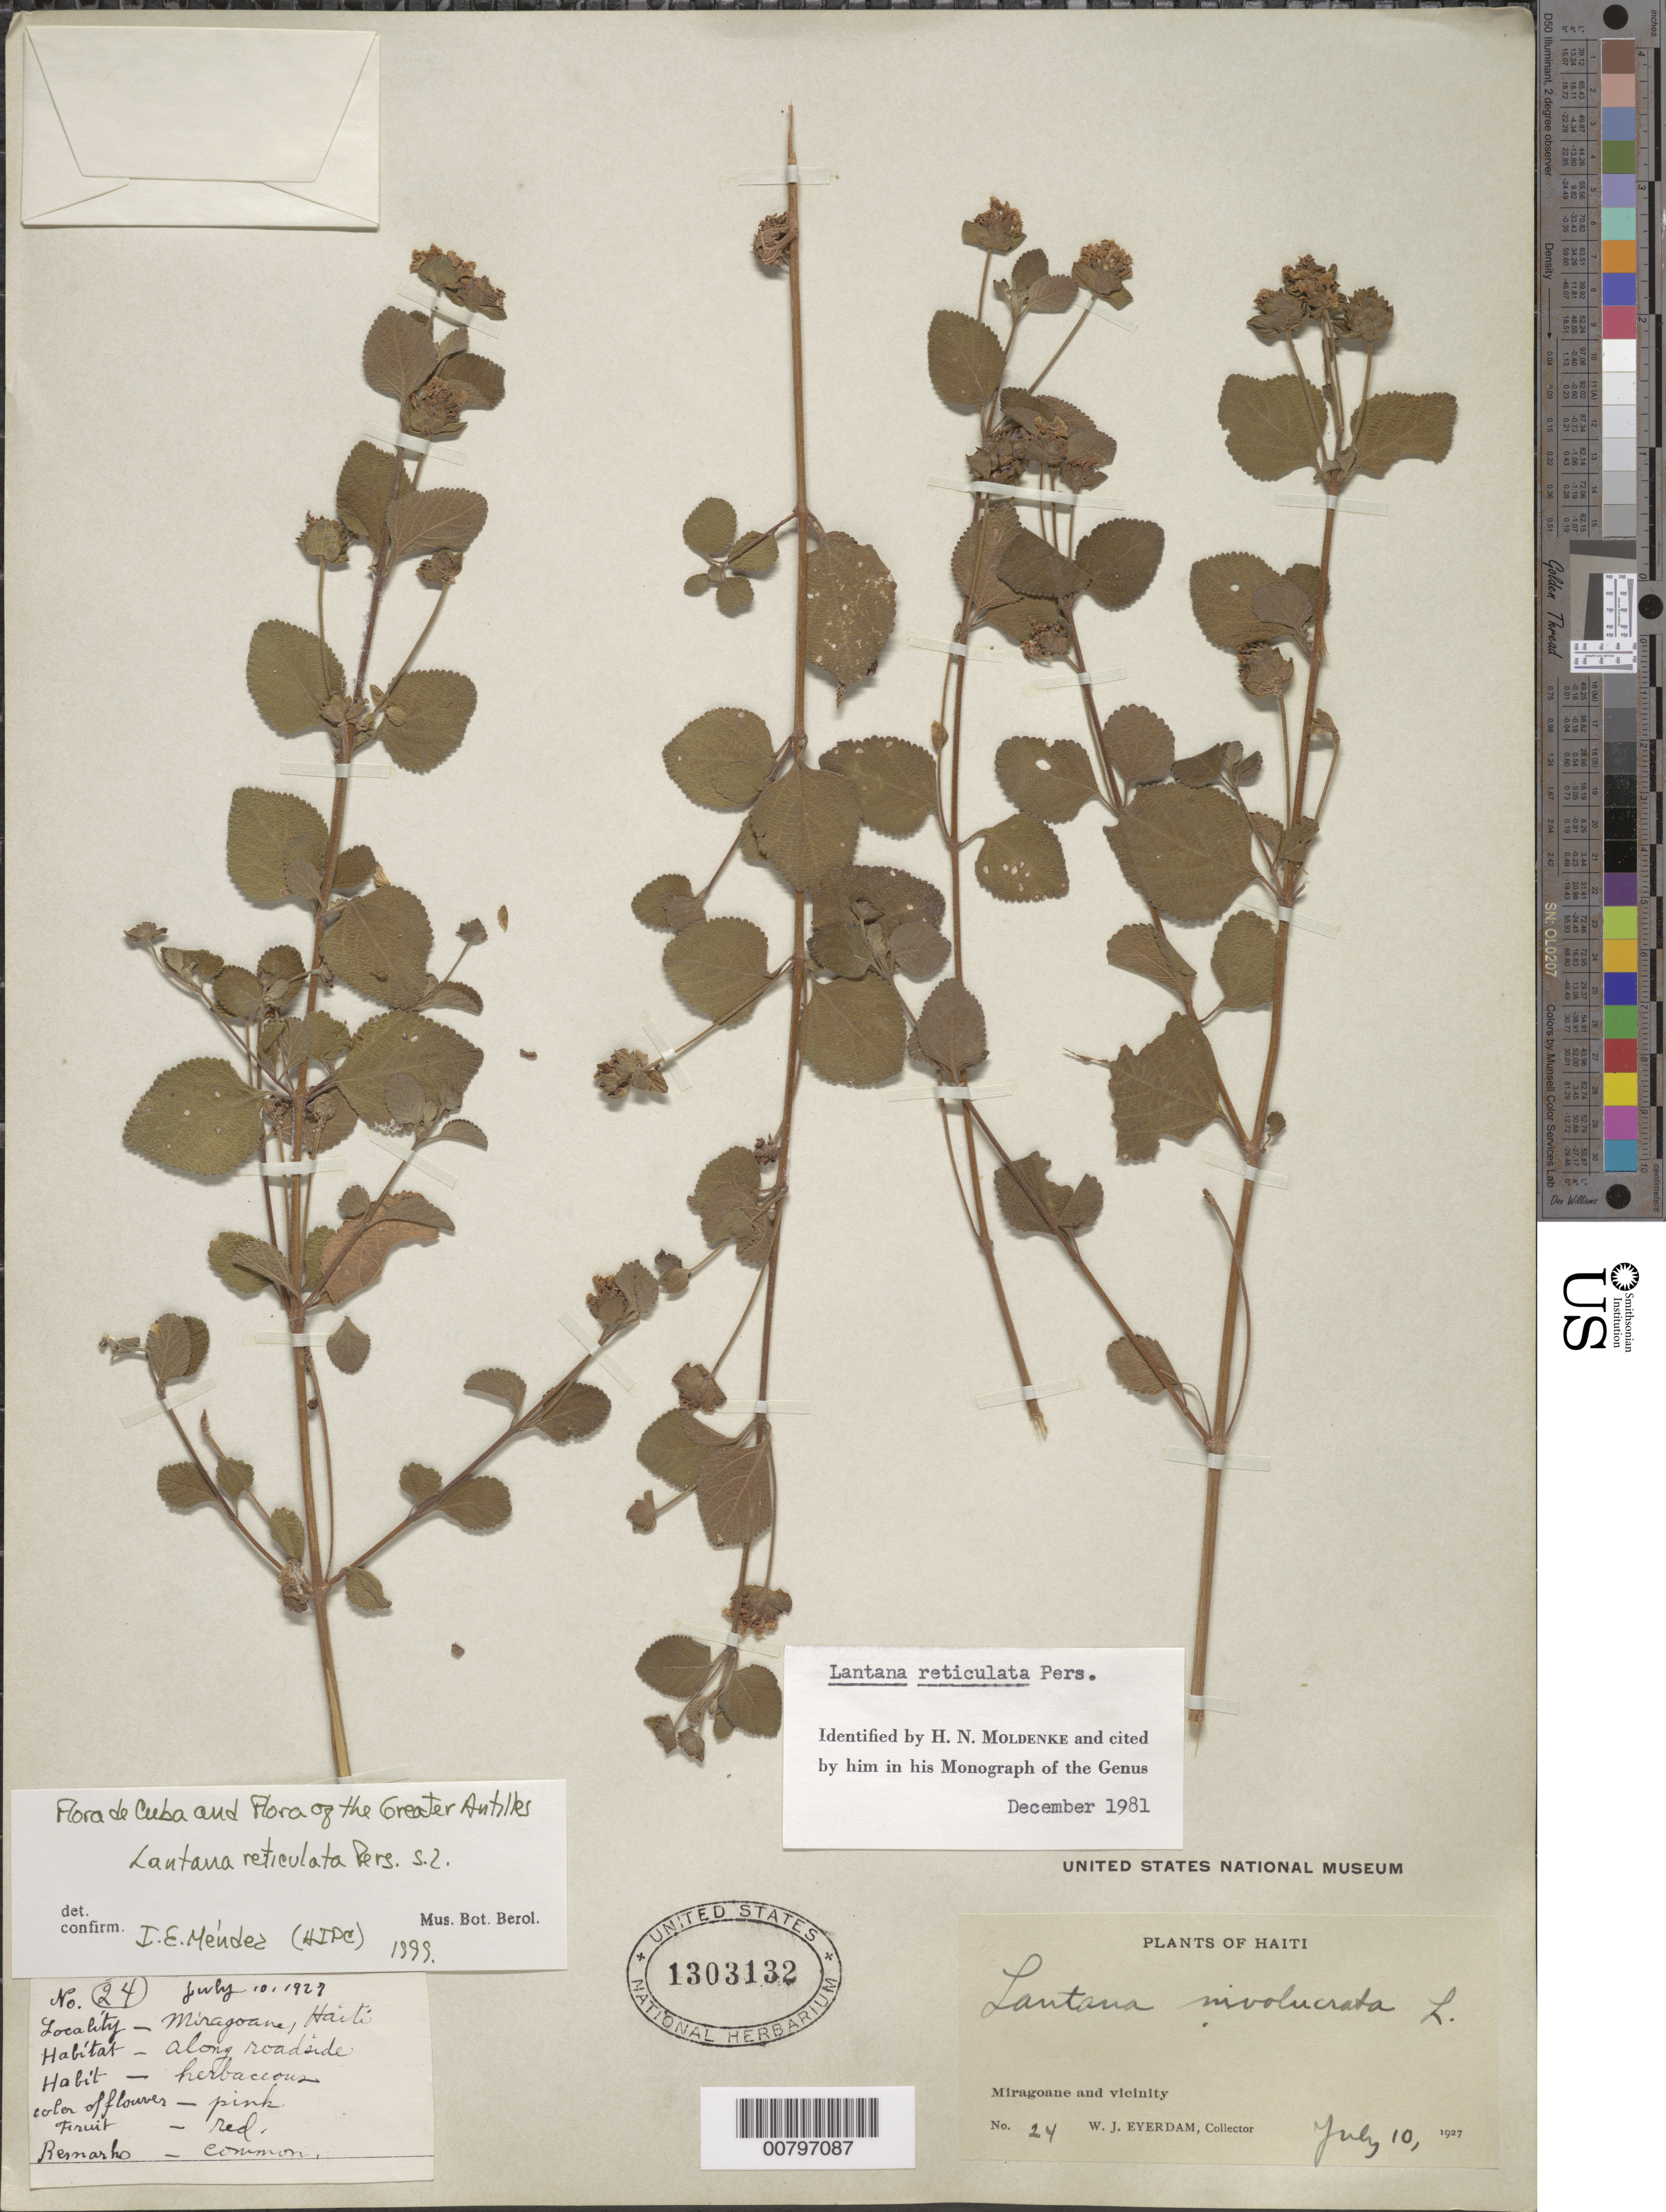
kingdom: Plantae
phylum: Tracheophyta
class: Magnoliopsida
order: Lamiales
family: Verbenaceae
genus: Lantana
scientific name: Lantana reticulata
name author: Pers.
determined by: Méndez, Isidro E., (HIPC)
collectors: W. J. Eyerdam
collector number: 24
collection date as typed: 10 Jul 1927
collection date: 1927-07-10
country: Haiti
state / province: Grand'Anse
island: Hispaniola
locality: Miragoane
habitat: Along roadside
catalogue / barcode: US 1303132